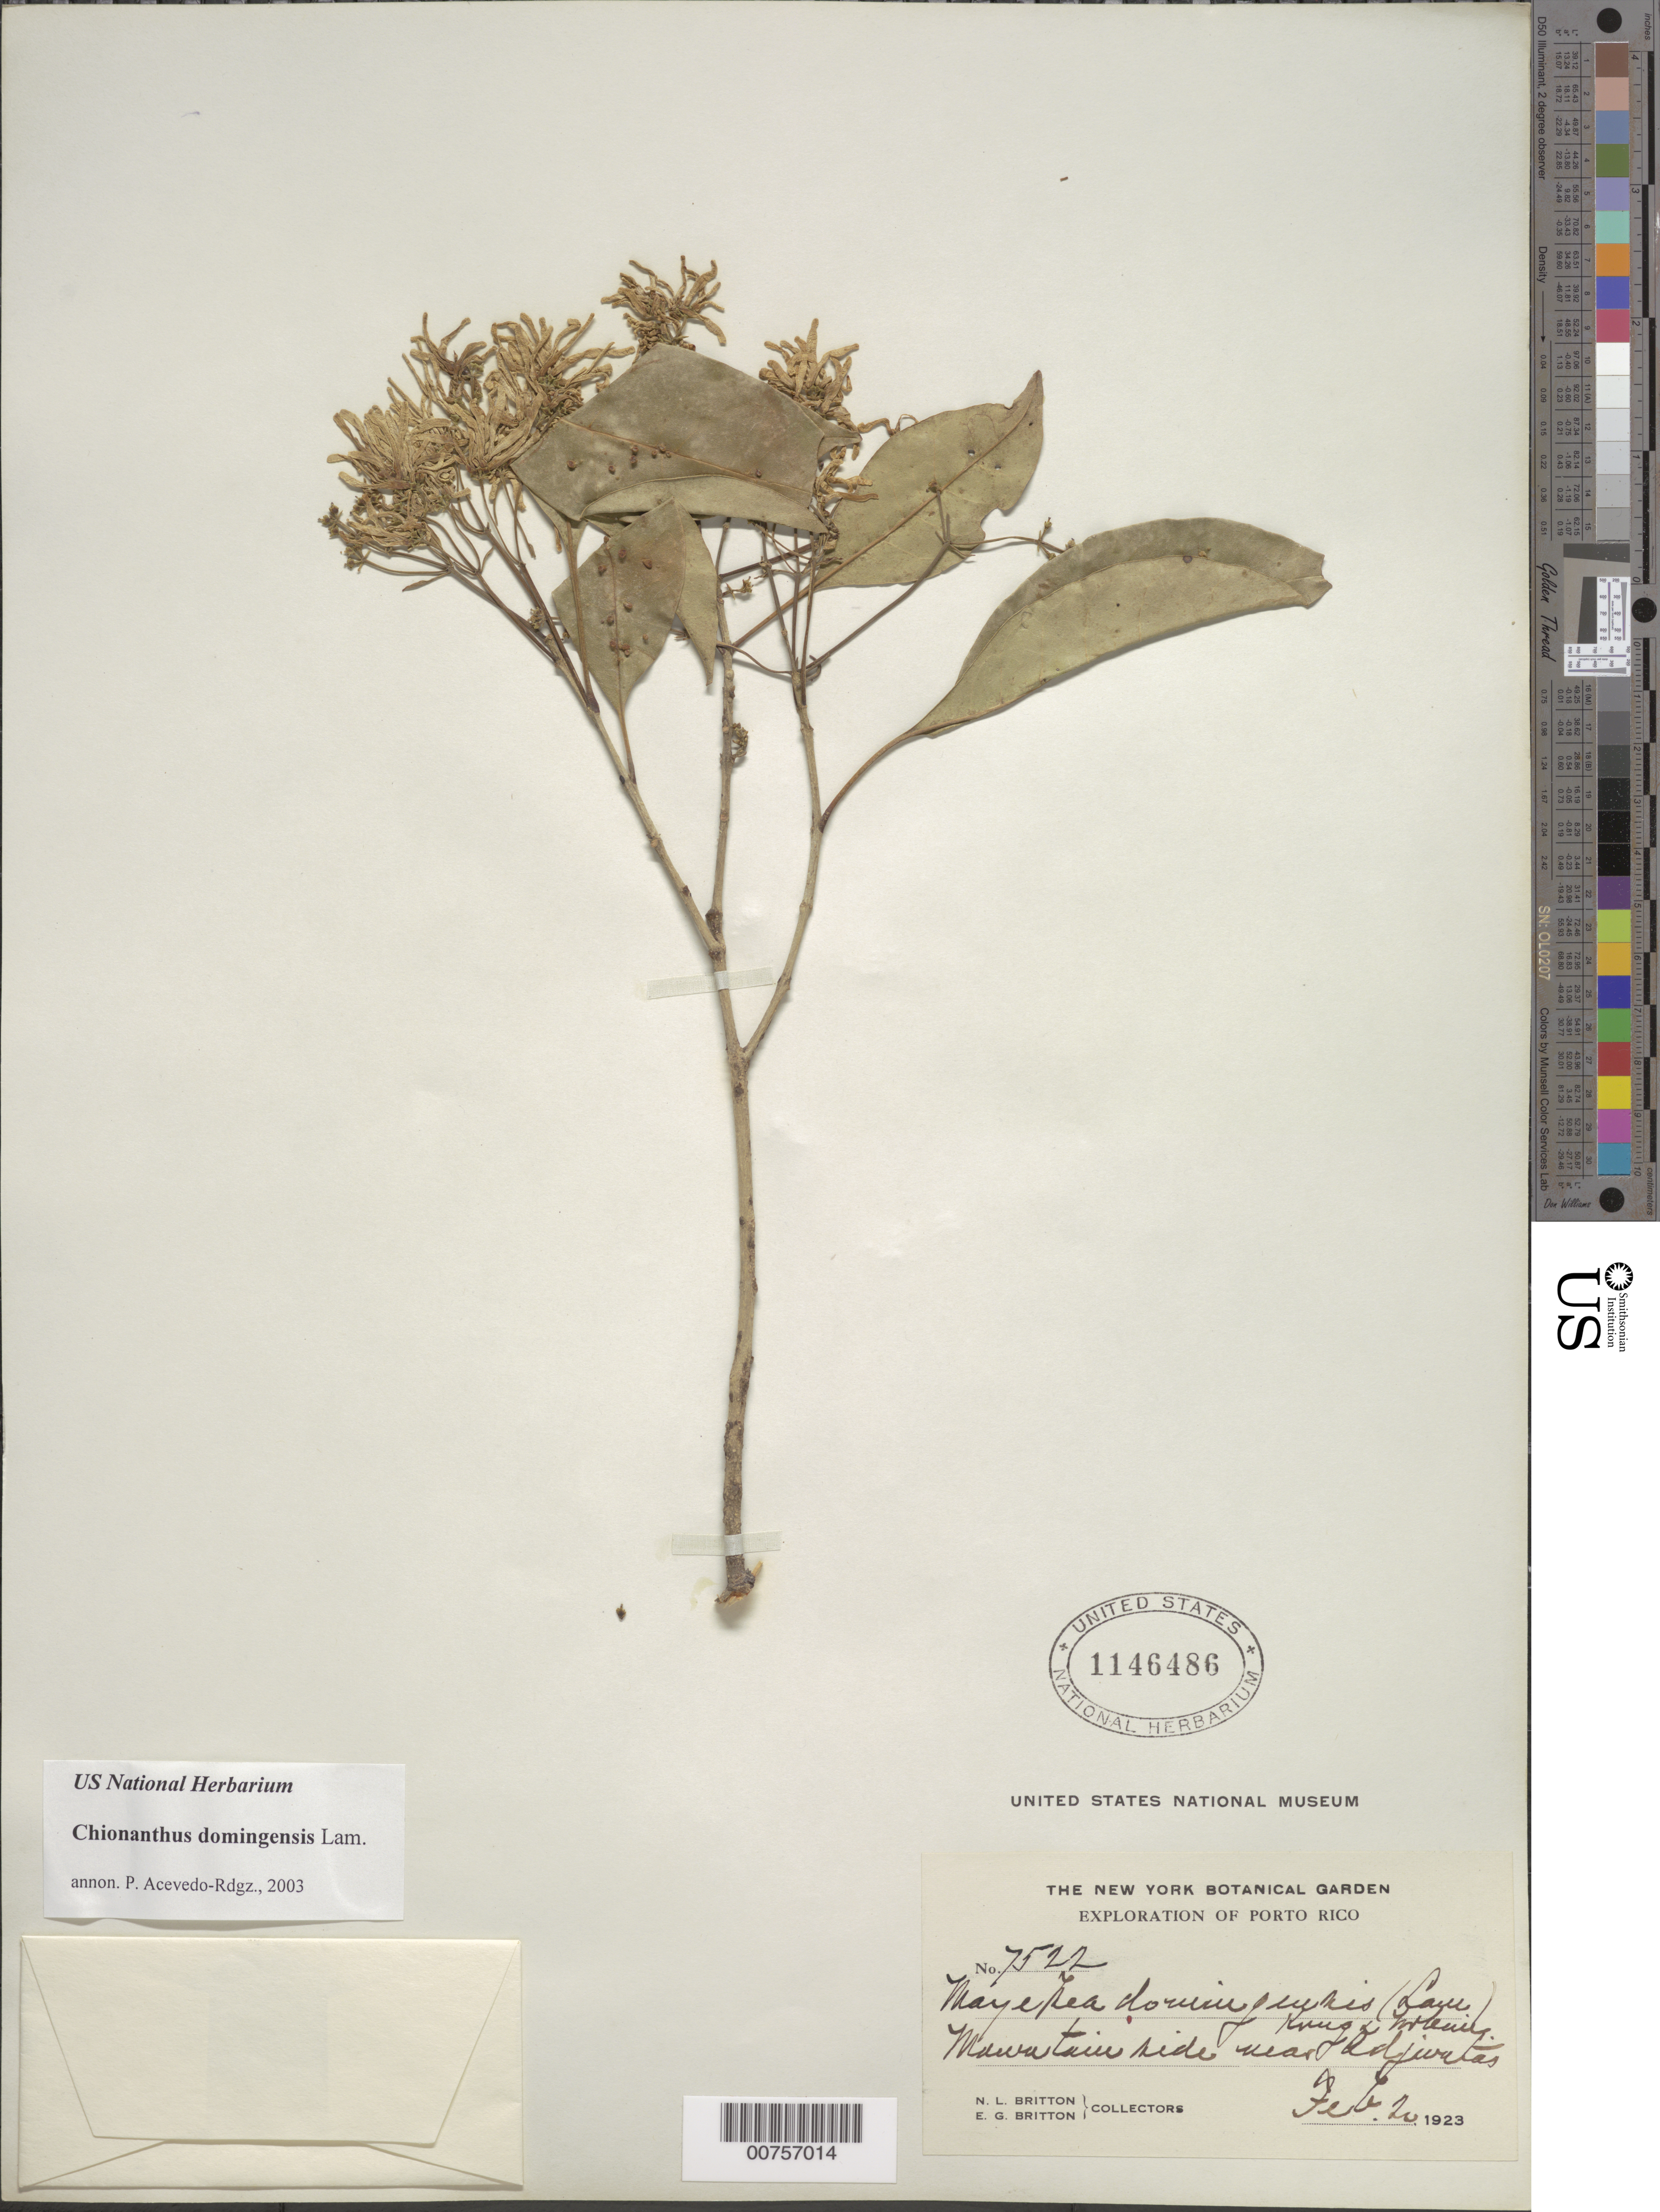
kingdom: Plantae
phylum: Tracheophyta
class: Magnoliopsida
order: Lamiales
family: Oleaceae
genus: Chionanthus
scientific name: Chionanthus domingensis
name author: Lam.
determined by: Acevedo-Rodríguez, P., (BOT), Smithsonian Institution - National Museum of Natural History (UNITED STATES)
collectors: N. Britton & E. G. Britton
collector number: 7522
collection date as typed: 20 Feb 1923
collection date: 1923-02-20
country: Puerto Rico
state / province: Adjuntas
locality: Mountain side near Adjuntas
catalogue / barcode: US 1146486